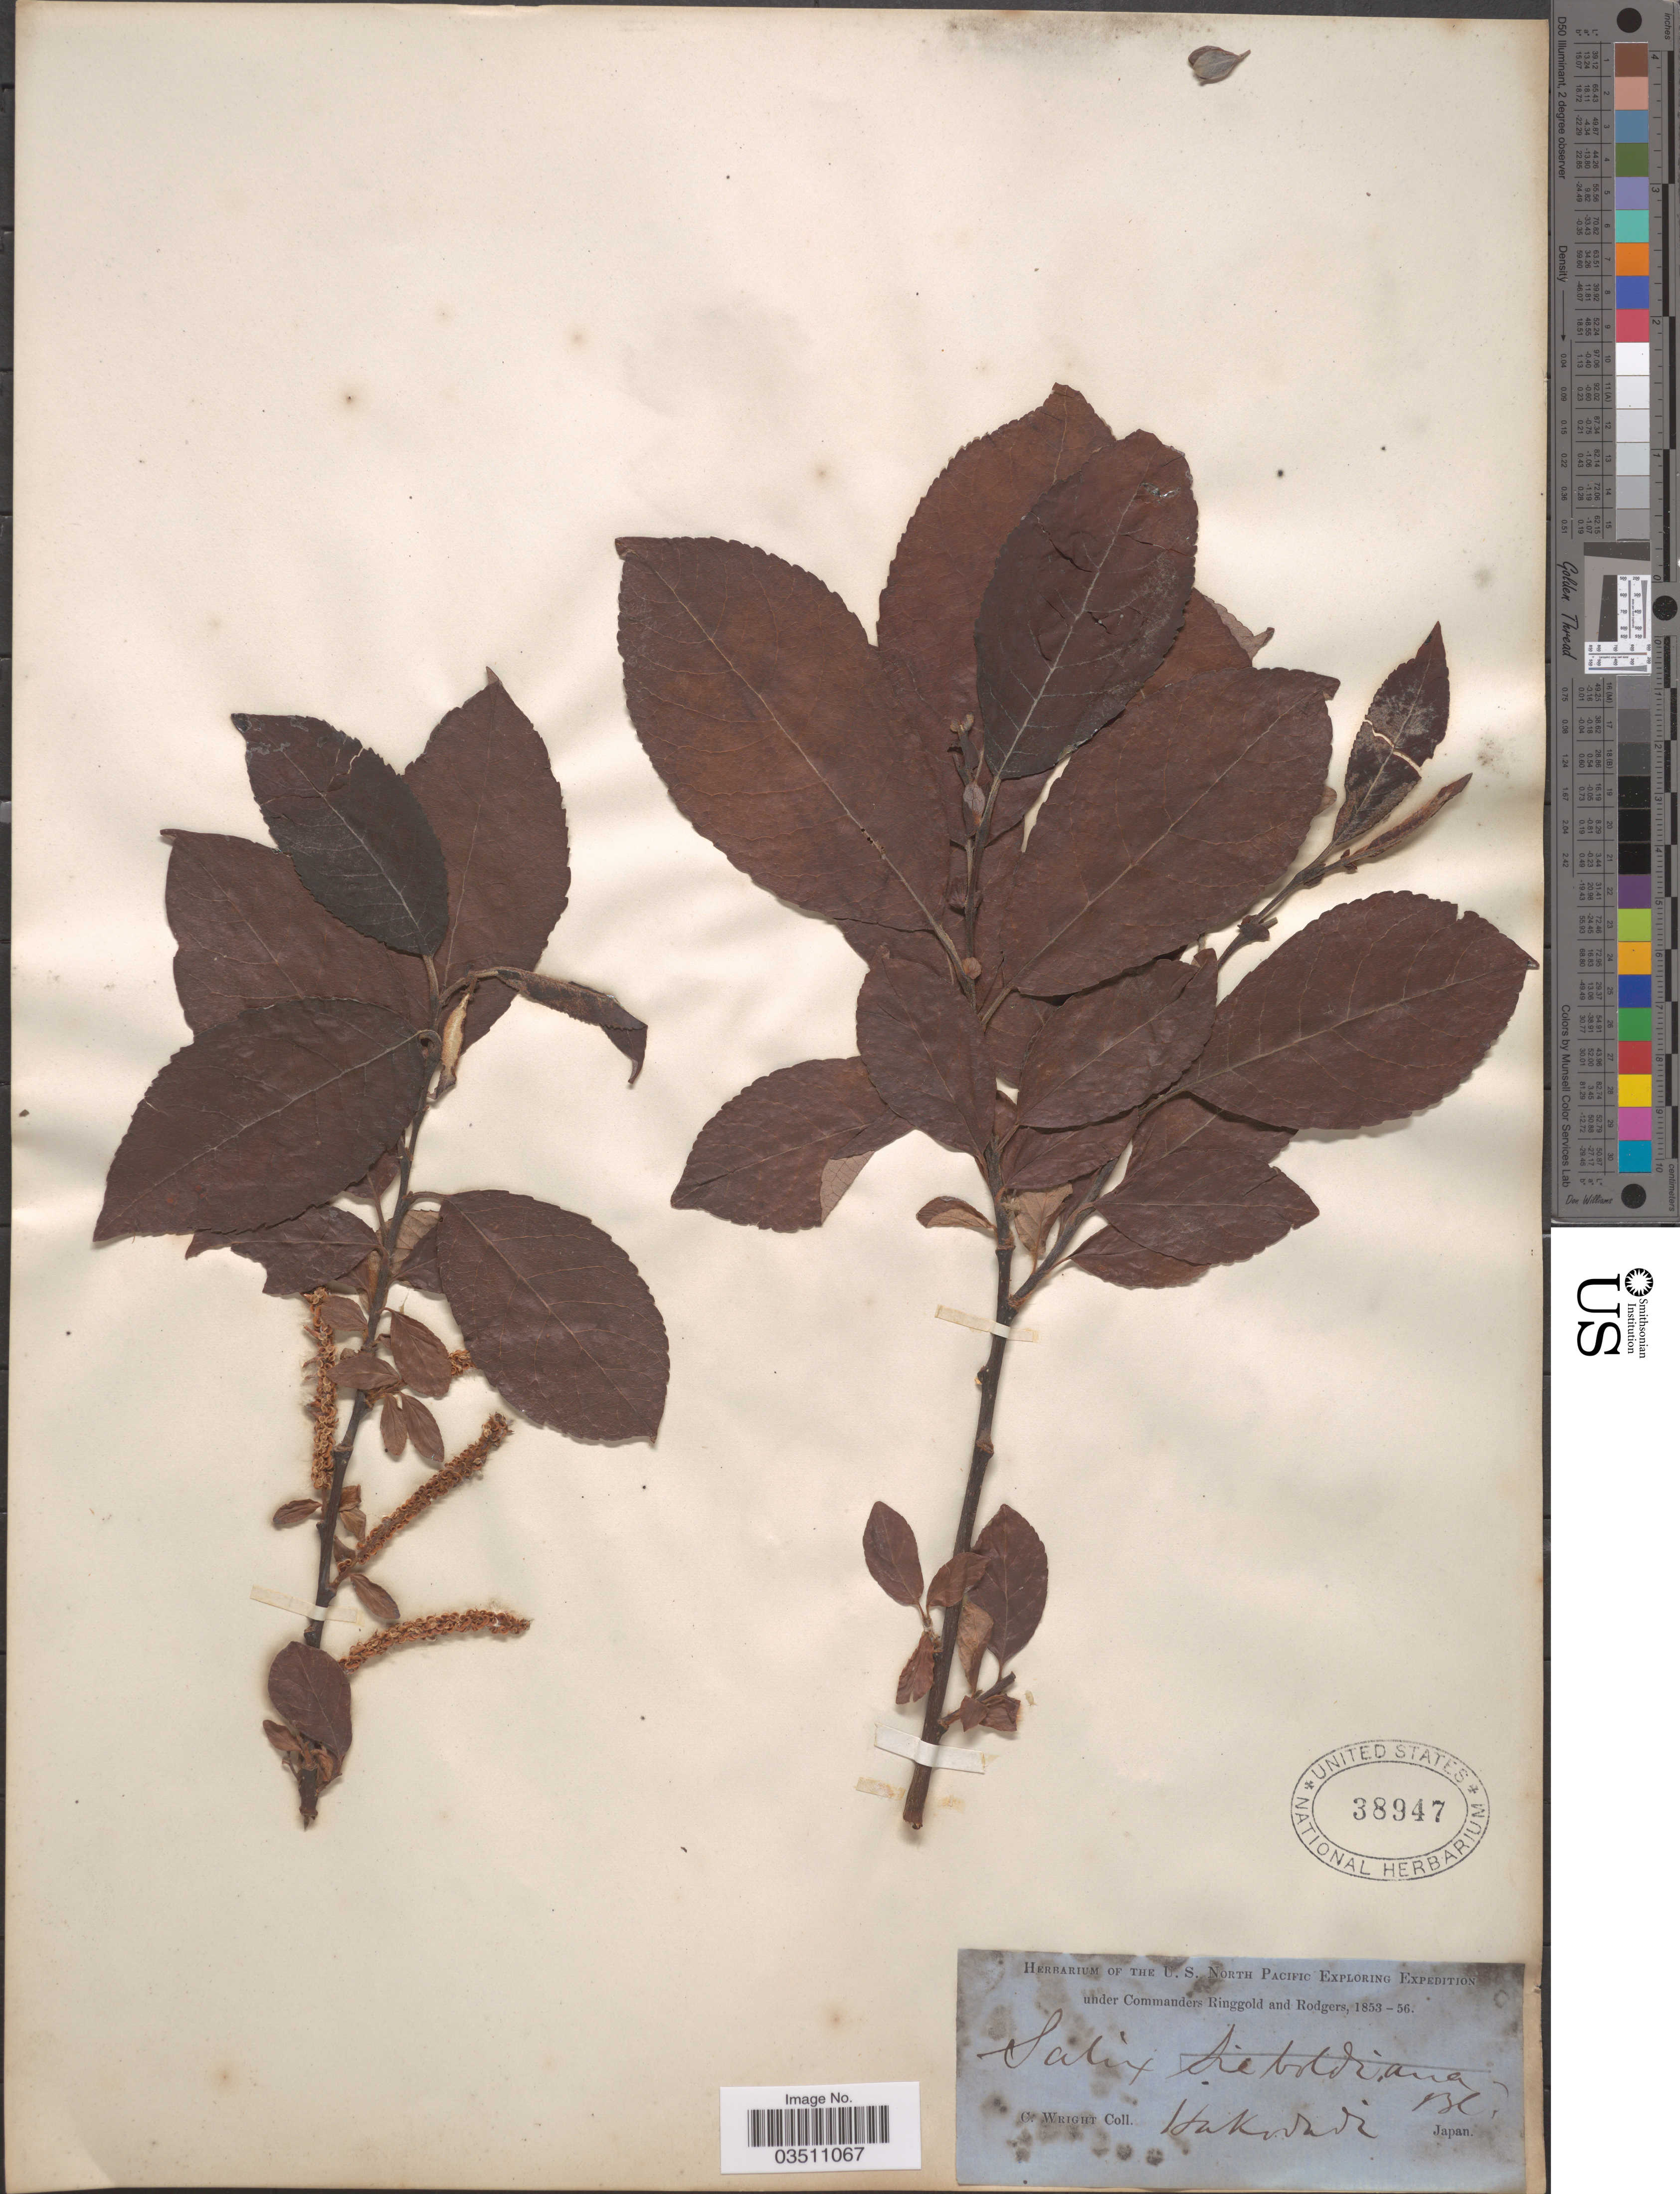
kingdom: Plantae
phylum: Tracheophyta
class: Magnoliopsida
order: Malpighiales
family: Salicaceae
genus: Salix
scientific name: Salix sieboldiana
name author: Blume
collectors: C. Wright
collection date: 1853/1856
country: Japan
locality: Hakodadi.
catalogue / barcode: US 38947